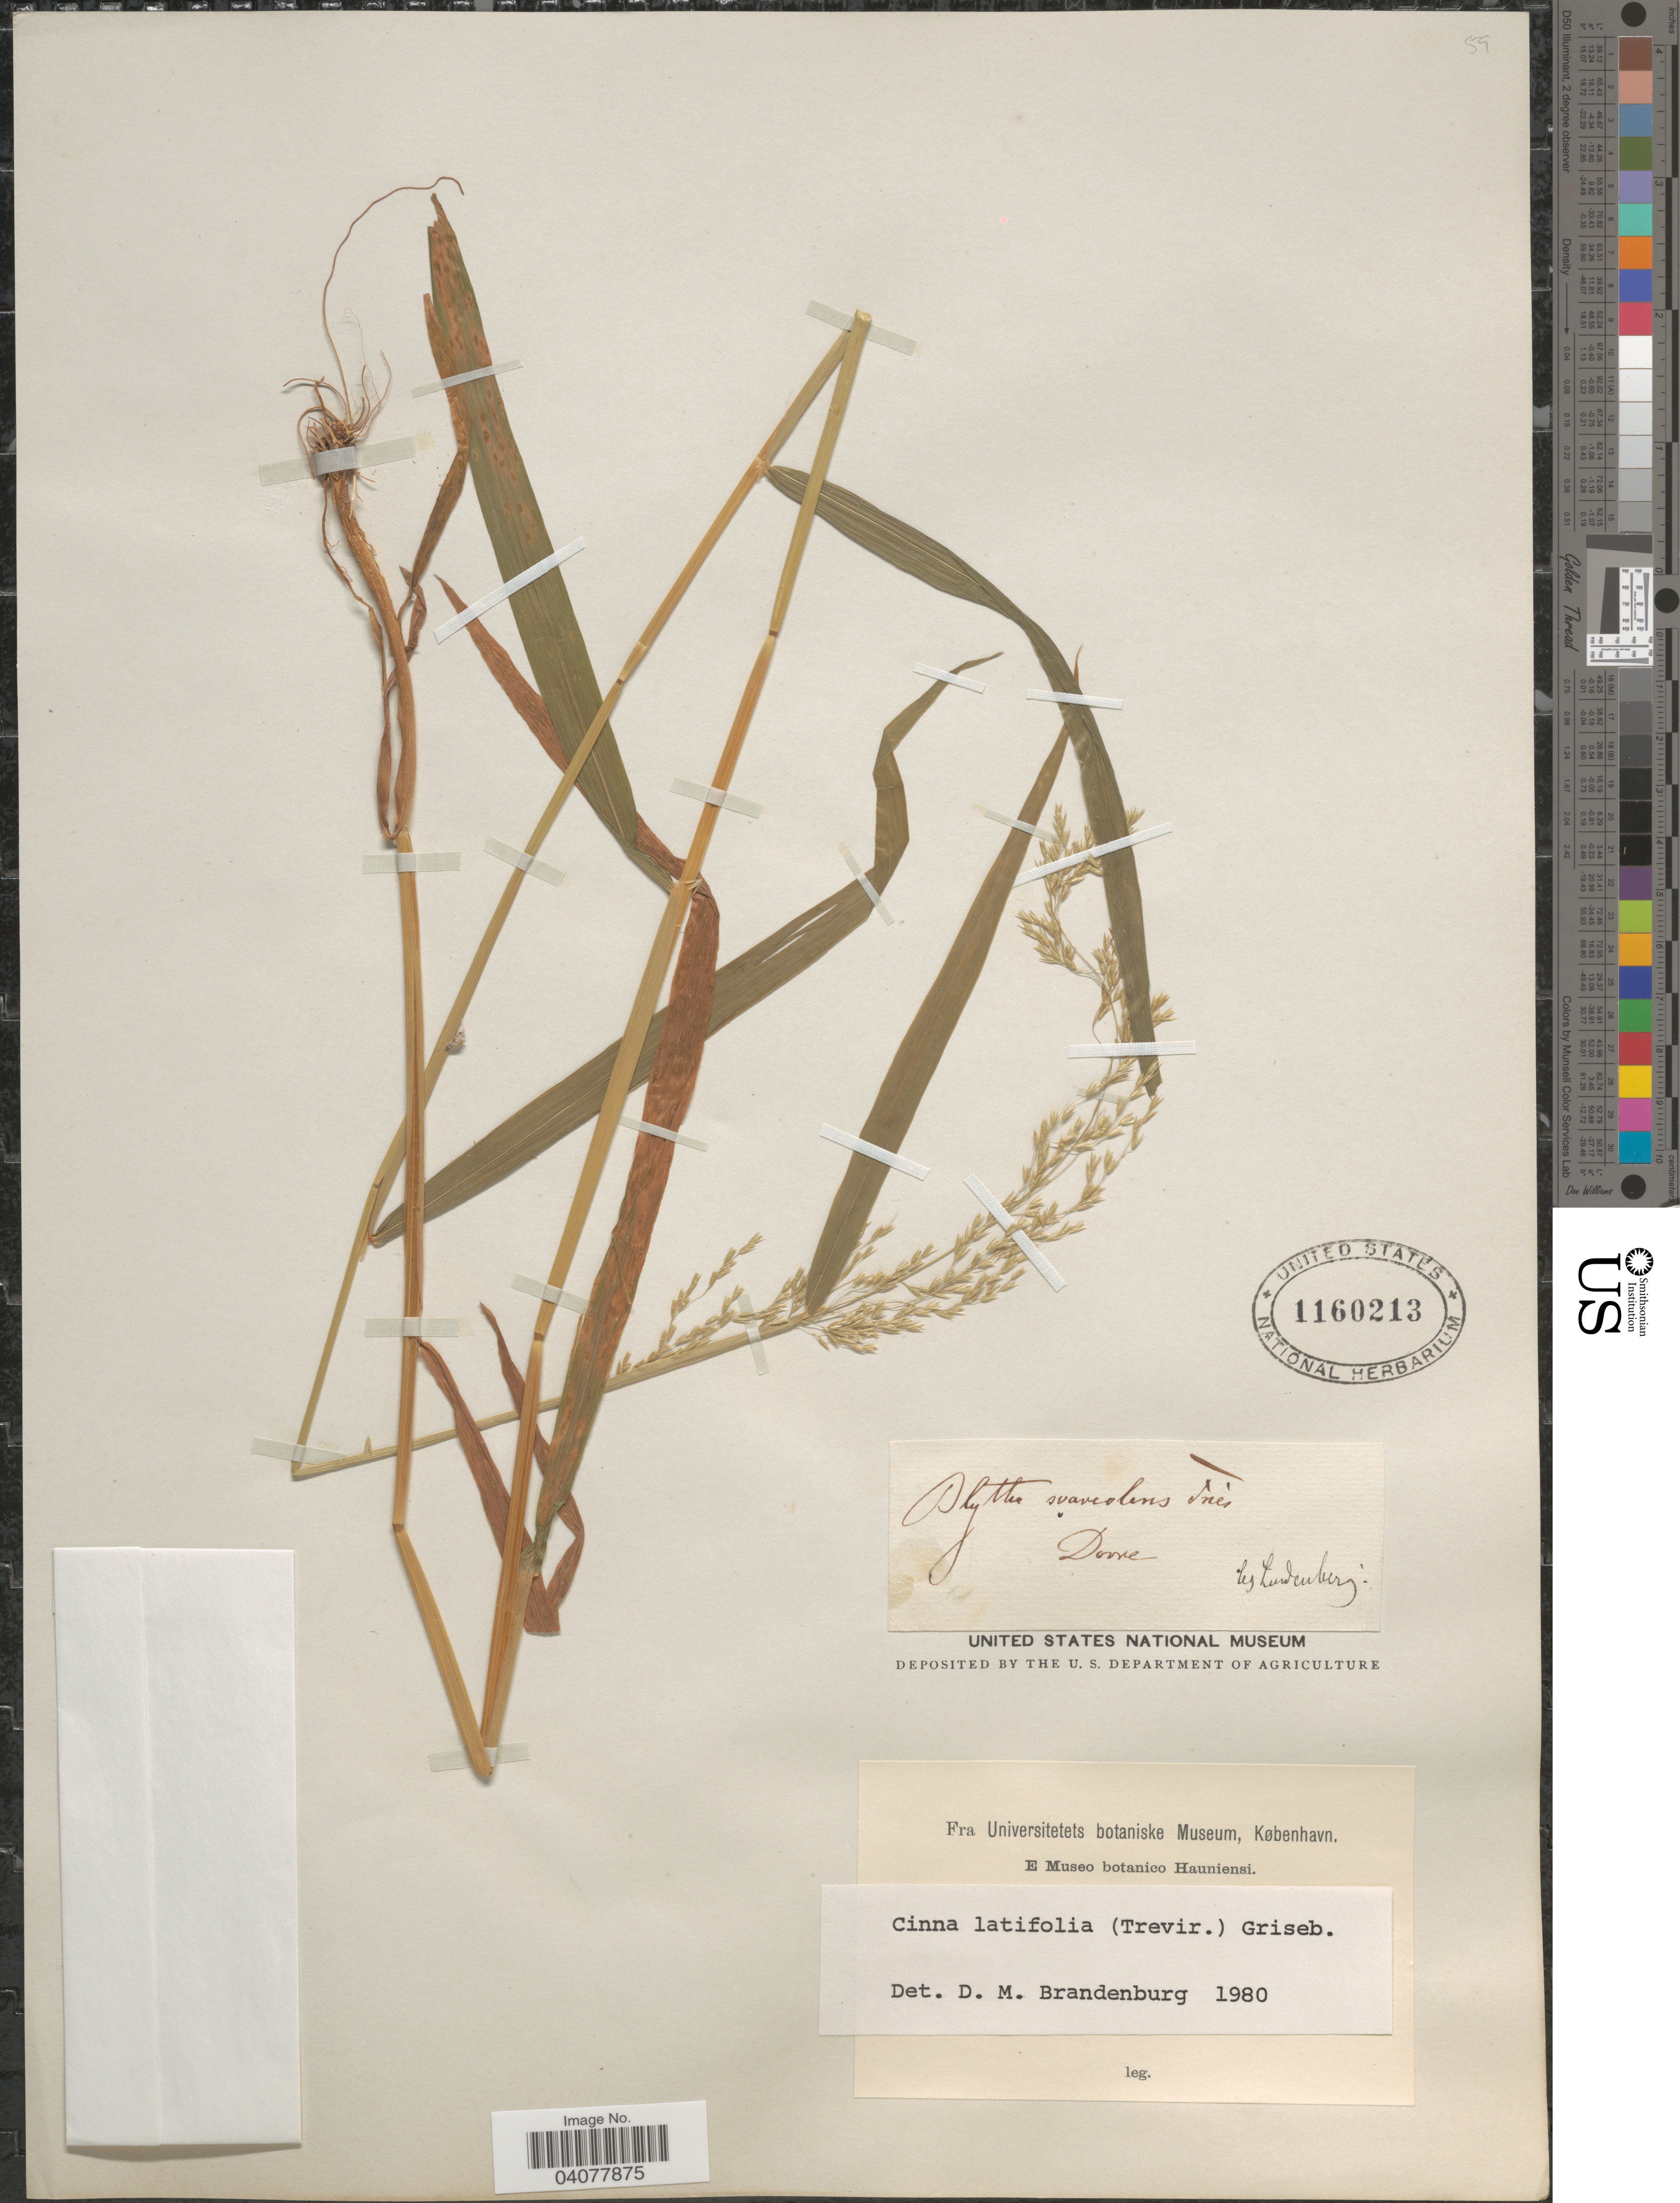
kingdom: Plantae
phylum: Tracheophyta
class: Liliopsida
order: Poales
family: Poaceae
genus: Cinna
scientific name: Cinna latifolia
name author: (Trevir. ex Goeppert) Griseb.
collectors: J. B. Lindenberg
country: Norway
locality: Dovre.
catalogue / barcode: US 1160213